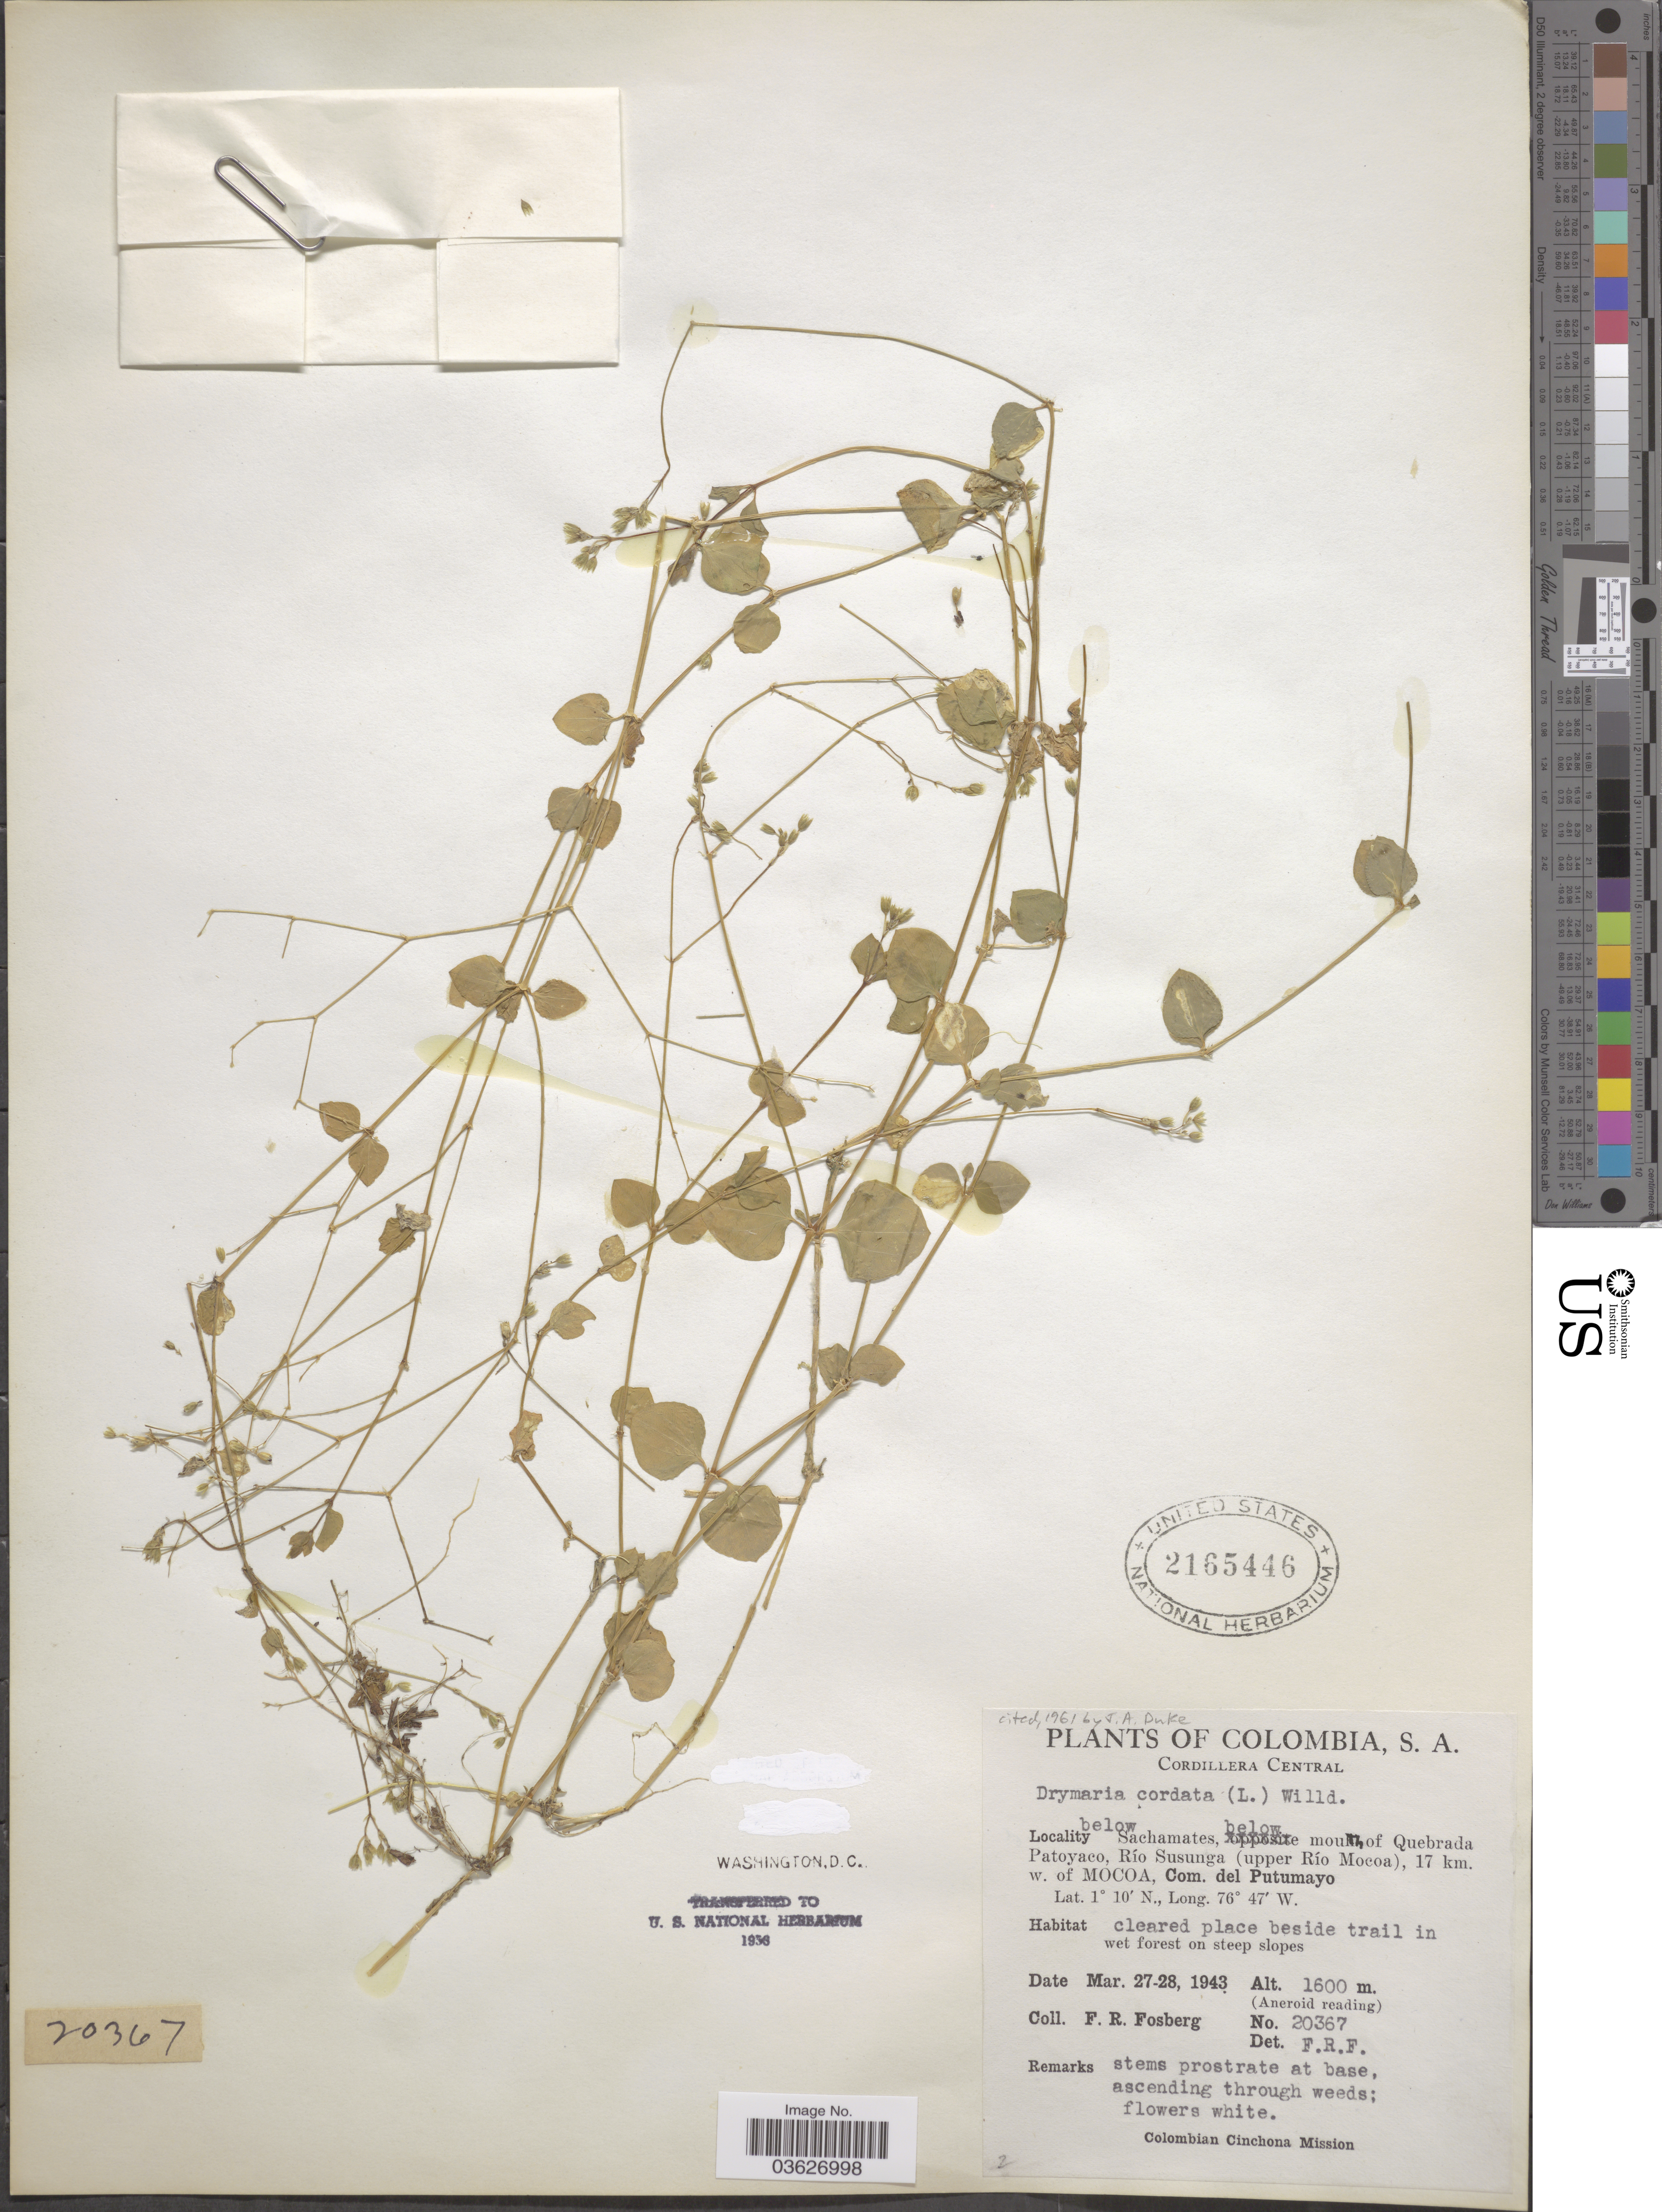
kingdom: Plantae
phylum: Tracheophyta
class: Magnoliopsida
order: Caryophyllales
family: Caryophyllaceae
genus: Drymaria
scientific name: Drymaria cordata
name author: (L.) Willd. ex Schult.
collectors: F. R. Fosberg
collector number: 20367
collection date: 1943-03-27/1943-03-28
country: Colombia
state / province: Putumayo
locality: Cordillera Central. Below Sachamates, below mouth of Quebrada Patocayo, Río Susunga (upper Río Mocoa), 17 km. w. of Mocoa, Com. del Putumayo.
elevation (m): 1600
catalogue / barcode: US 2165446